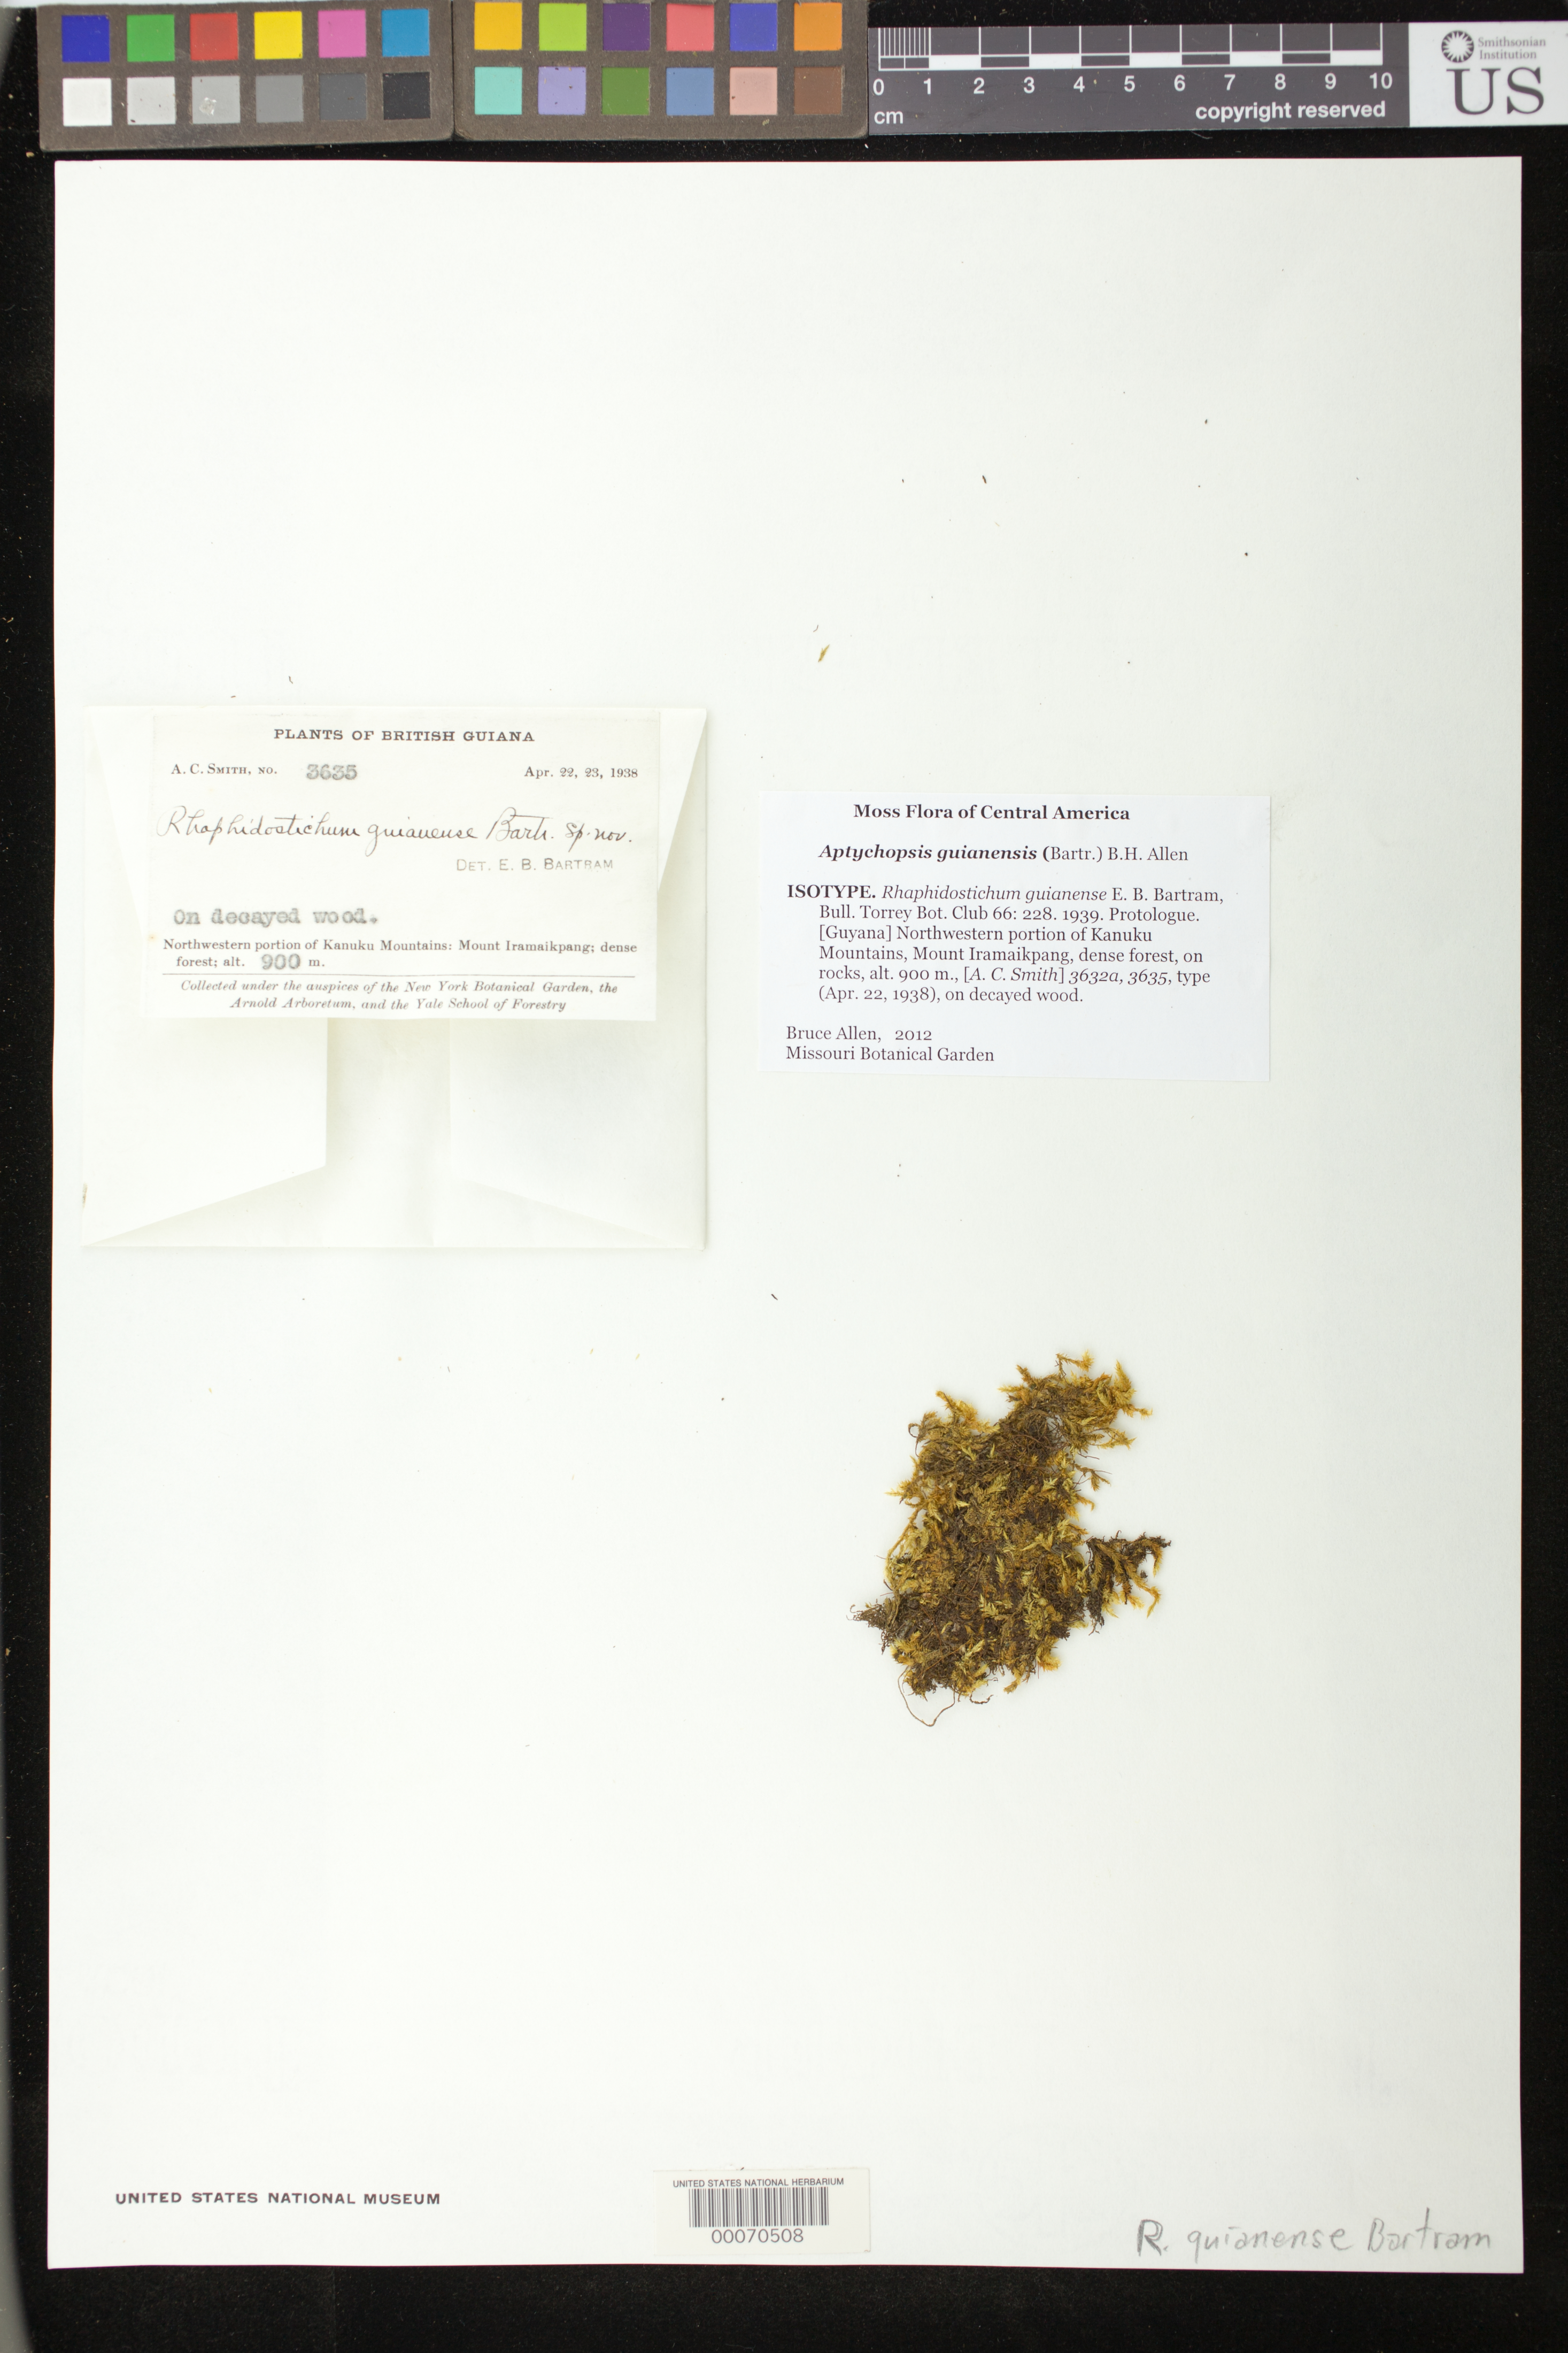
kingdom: Plantae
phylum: Bryophyta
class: Bryopsida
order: Hypnales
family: Sematophyllaceae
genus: Rhaphidostichum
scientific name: Rhaphidostichum guianense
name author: E.B. Bartram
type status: Isotype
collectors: A. C. Smith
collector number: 3635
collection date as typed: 22 Apr 1938 and 23 Apr 1938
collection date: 1938-04-22,1938-04-23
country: Guyana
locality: NW portion of Kanuku Mts., Mt. Iramaikpang.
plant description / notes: Annotated by B. Allen (2012) as Aptychopsis guianensis (Bartr.) B.H. Allen, apparently a comb. nov. still ined.